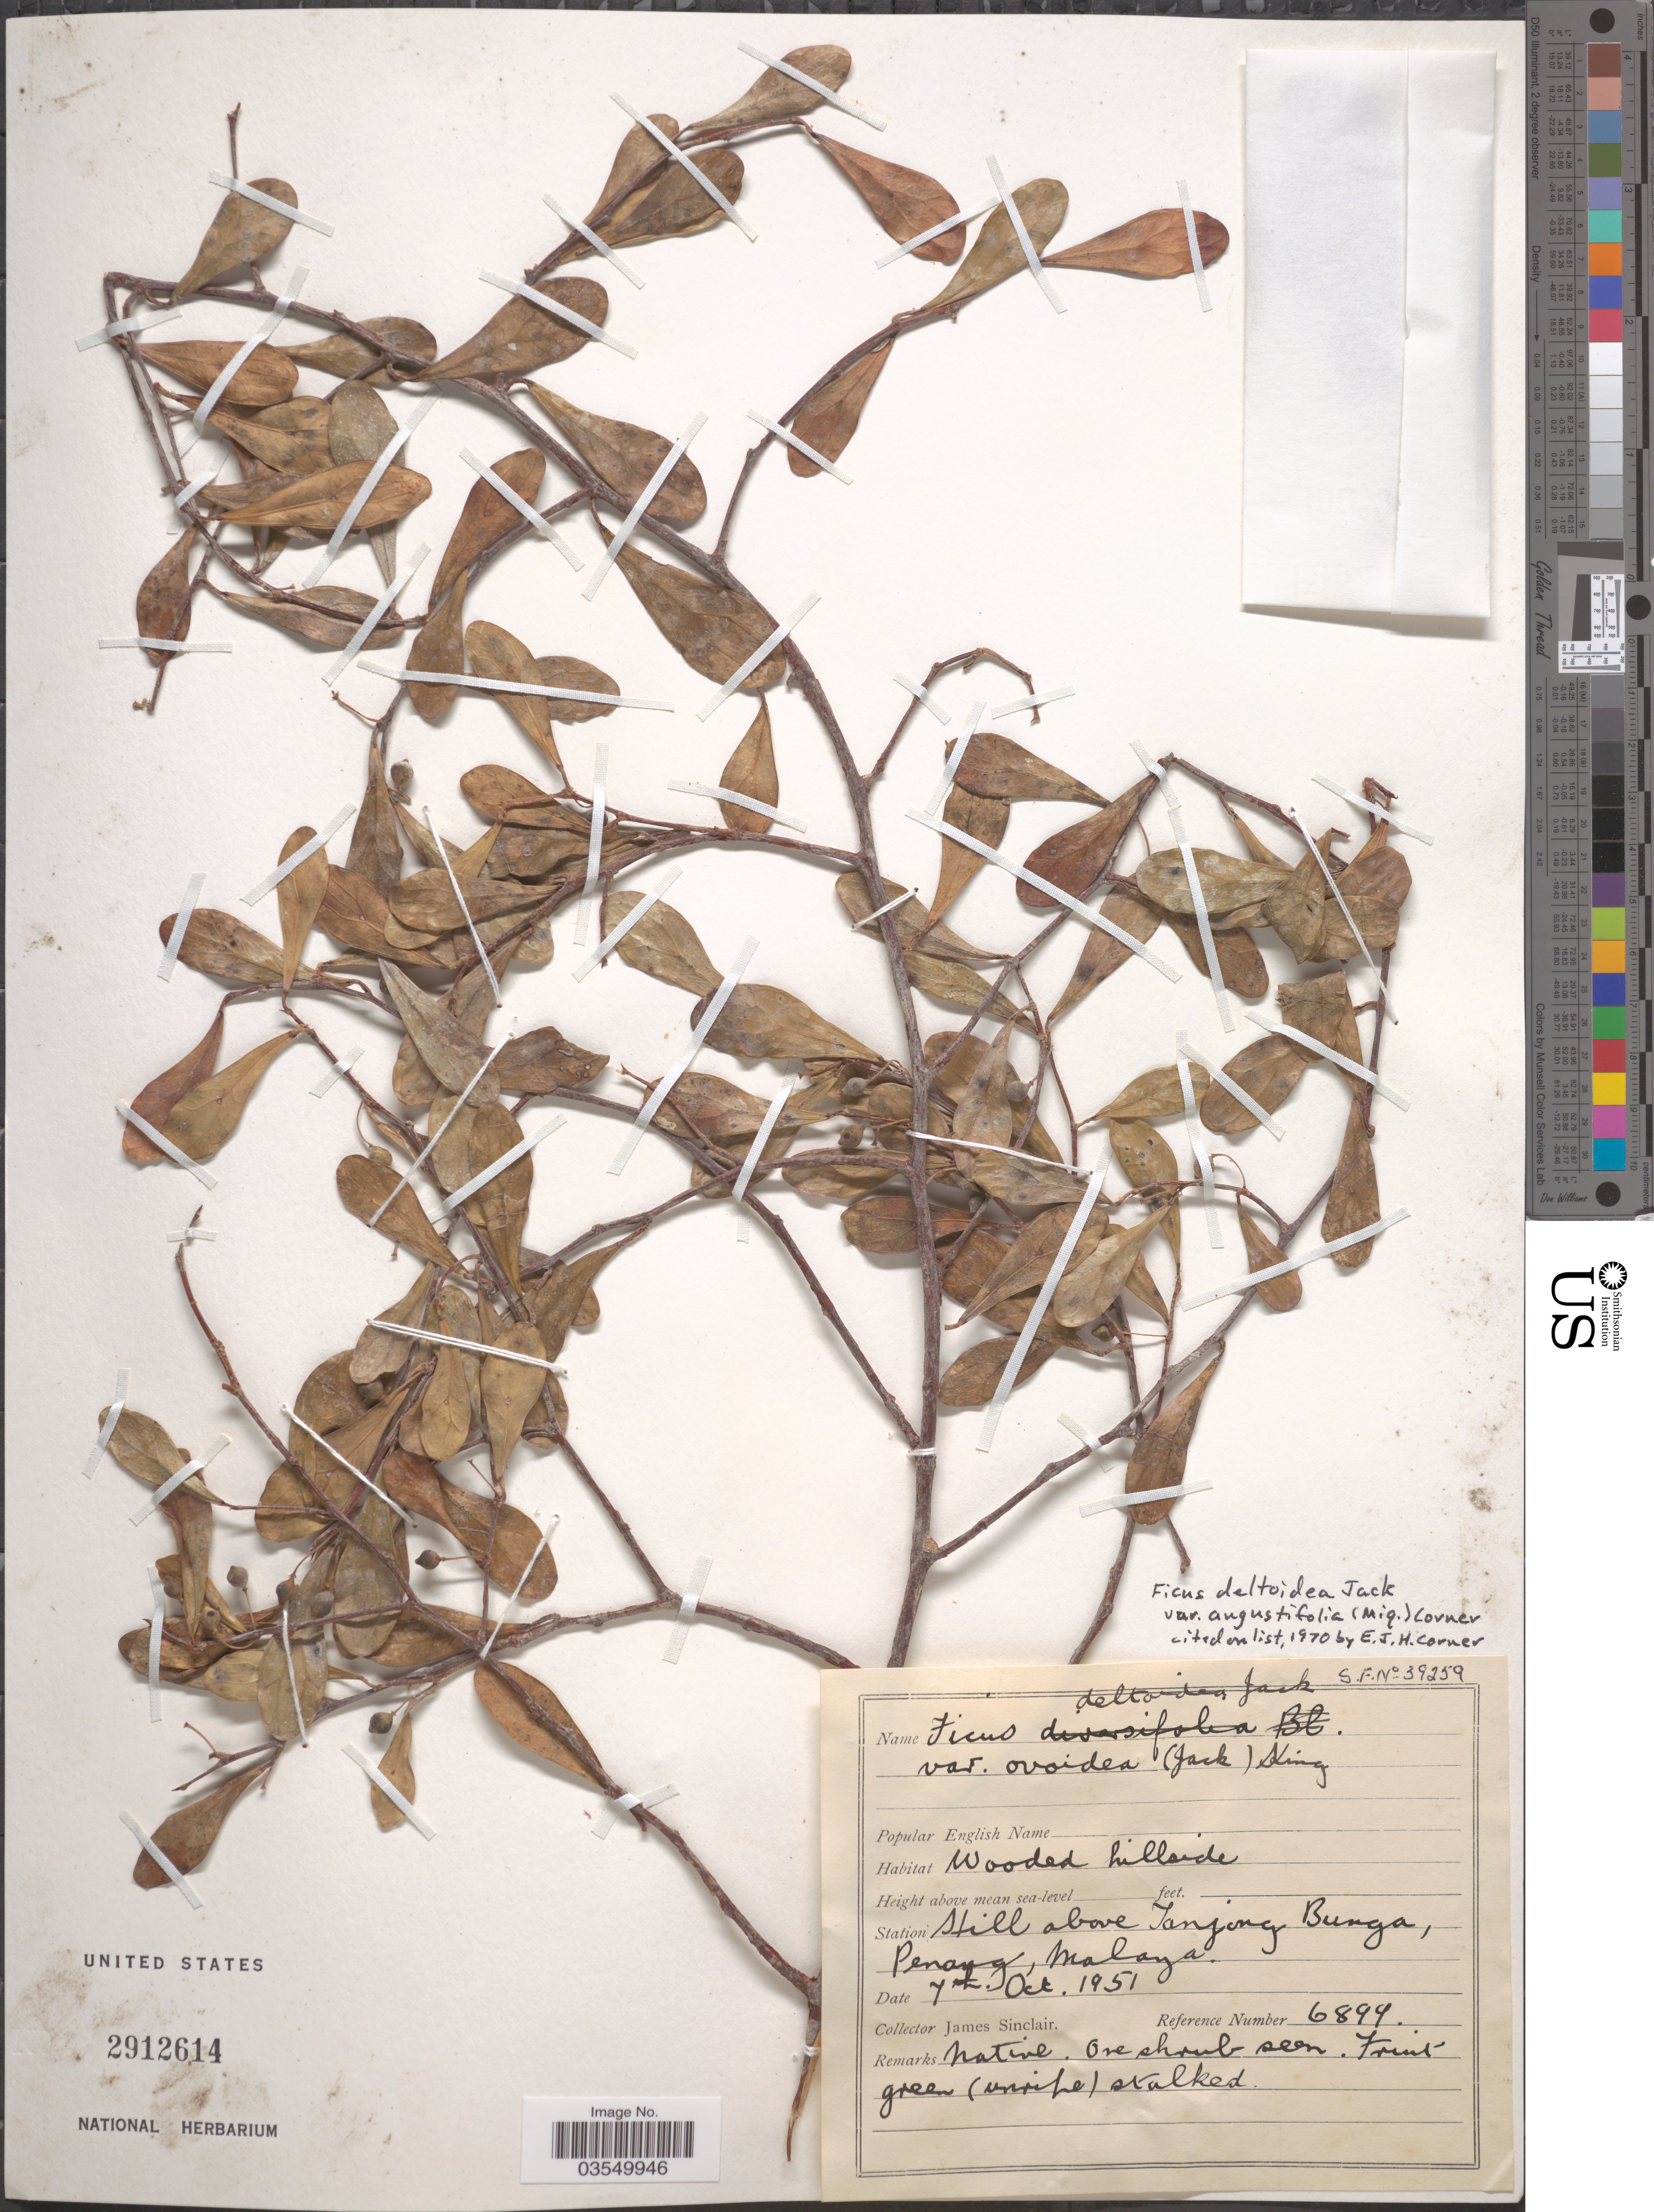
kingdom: Plantae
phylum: Tracheophyta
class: Magnoliopsida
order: Rosales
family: Moraceae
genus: Ficus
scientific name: Ficus deltoidea var. angustifolia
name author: (Miq.) Corner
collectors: J. Sinclair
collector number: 6899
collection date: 1951-10-07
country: Malaysia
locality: Station Hill above Tanjong Bunga, Penang, Malaya.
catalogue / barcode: US 2912614